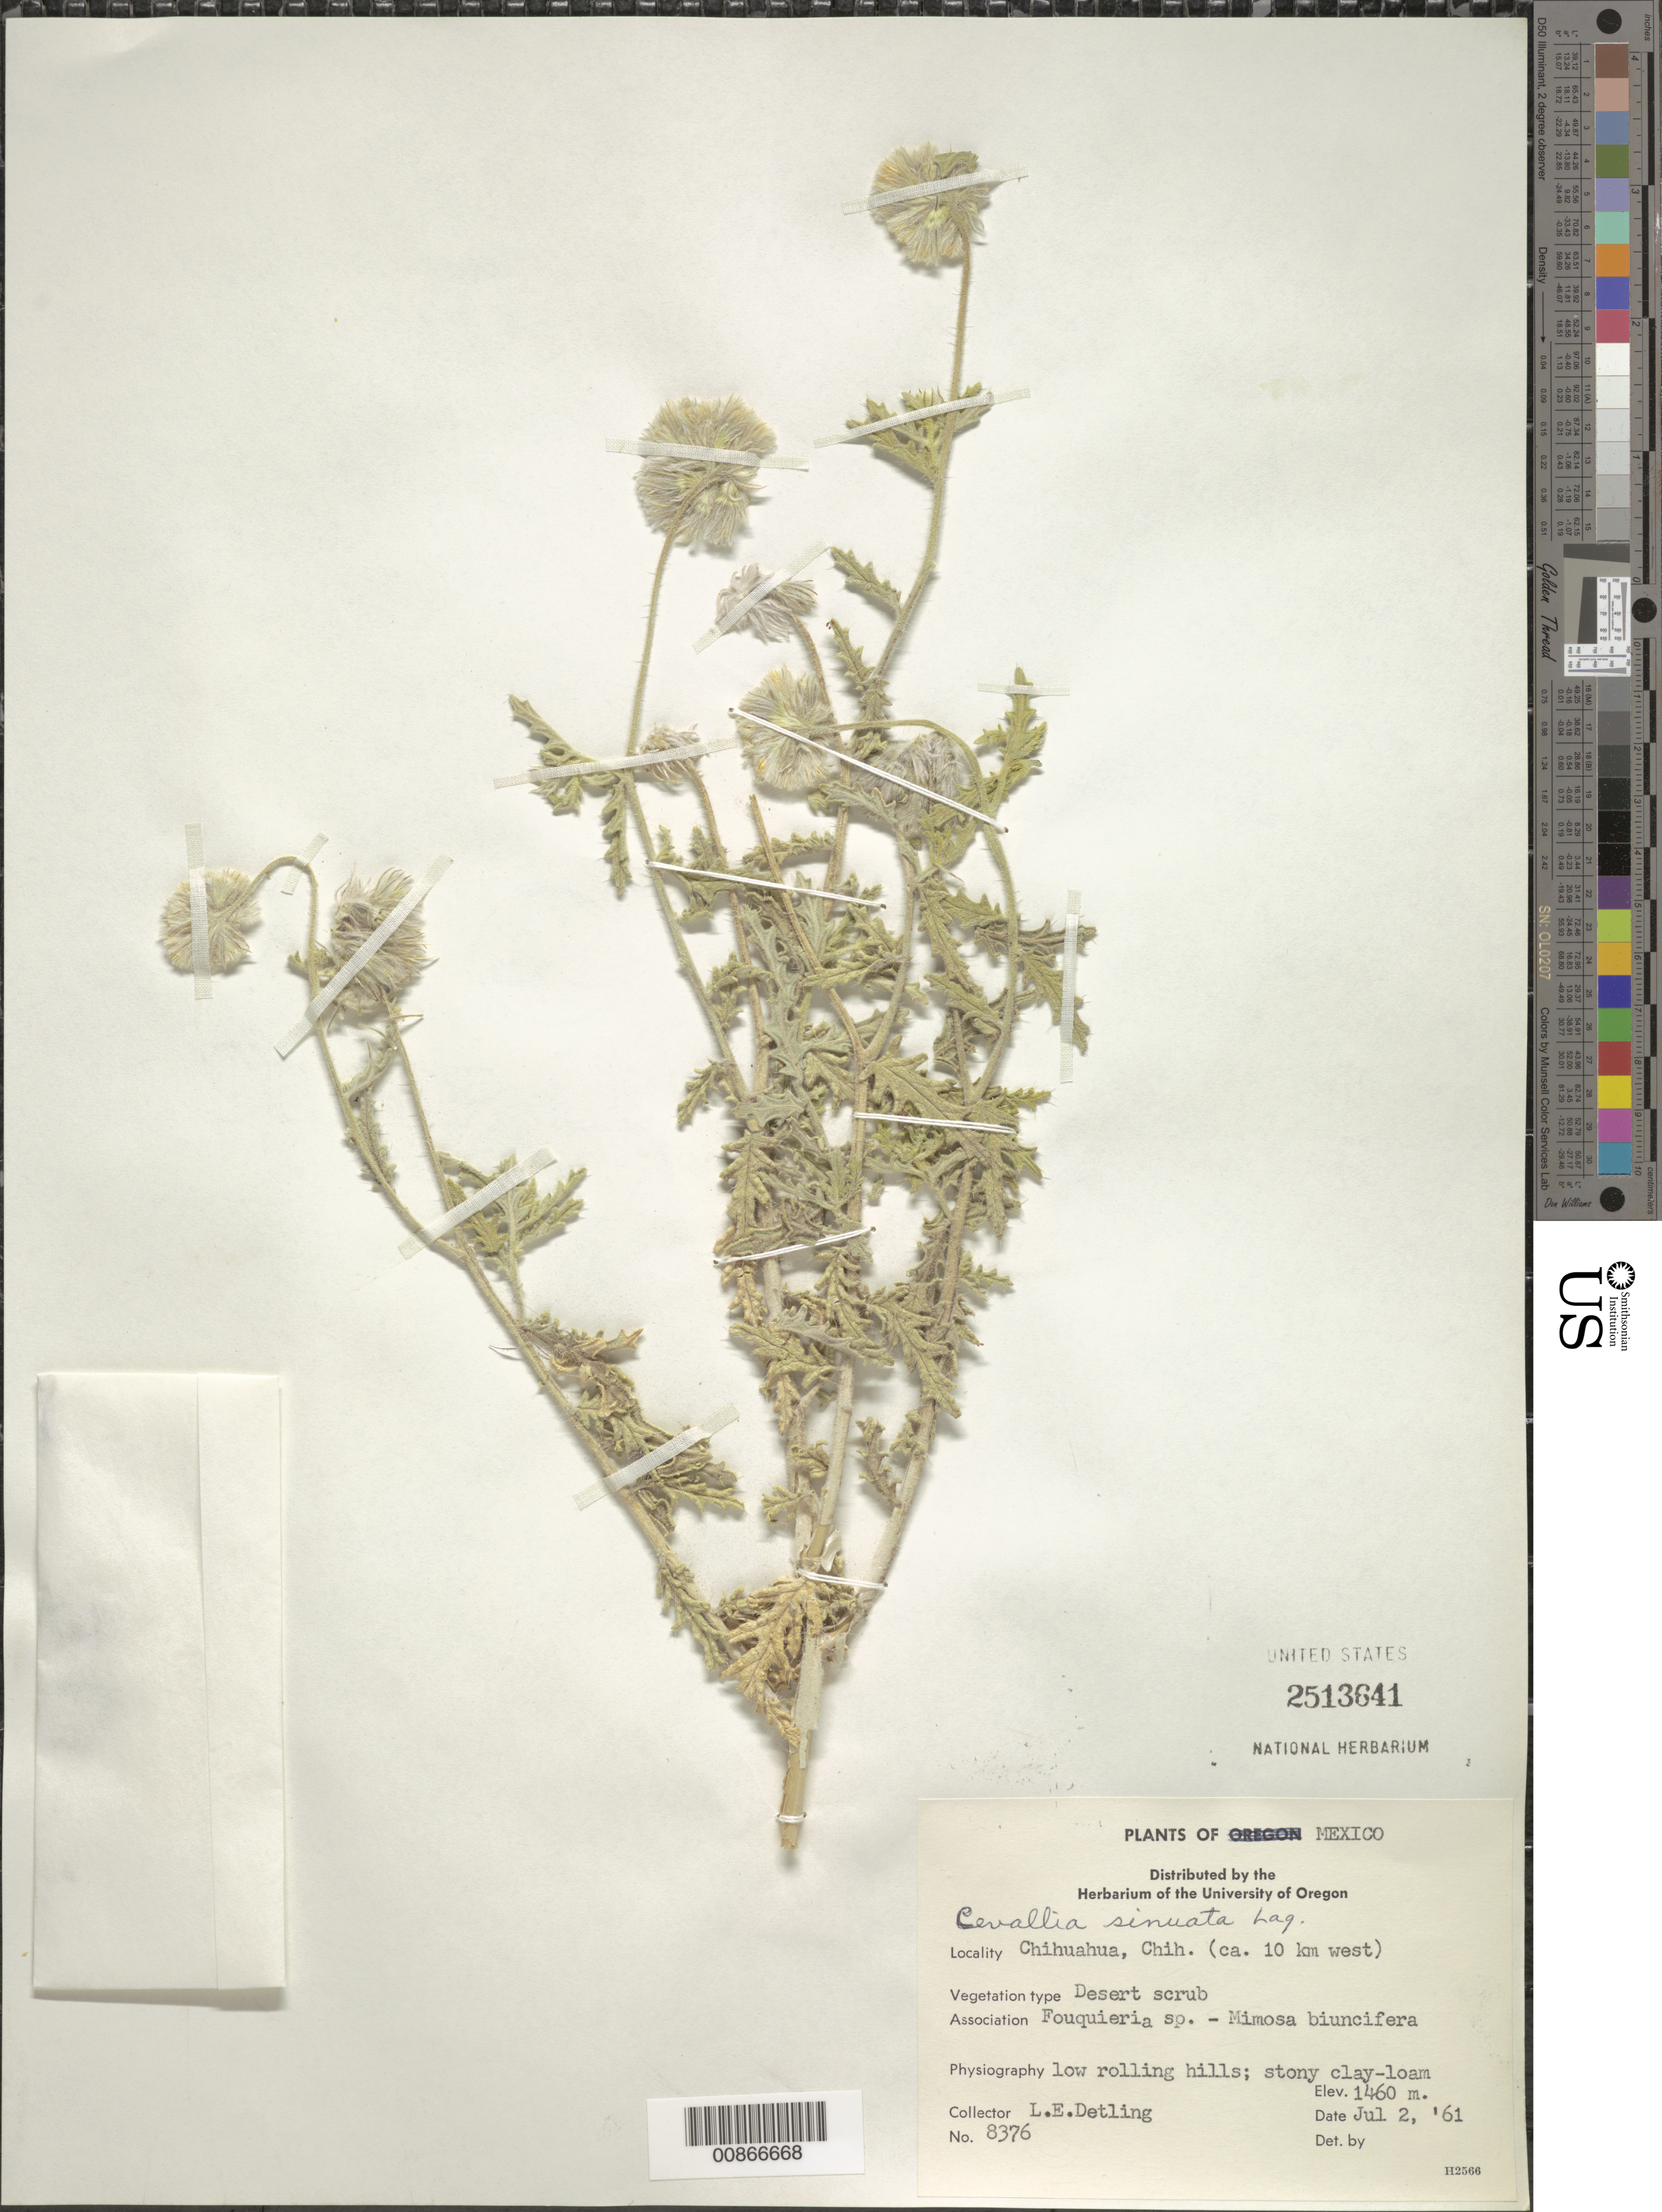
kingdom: Plantae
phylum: Tracheophyta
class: Magnoliopsida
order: Cornales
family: Loasaceae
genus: Cevallia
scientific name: Cevallia sinuata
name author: Lag.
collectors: L. E. Detling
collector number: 8376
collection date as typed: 02 Jul 1961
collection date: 1961-07-02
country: Mexico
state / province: Chihuahua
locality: Chihuahua, Chihuahua (ca. 10 km west).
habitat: Low rolling hills; stony clay-loam. Association Fouqueria sp., Mimosa biuncifera.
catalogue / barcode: US 2513641